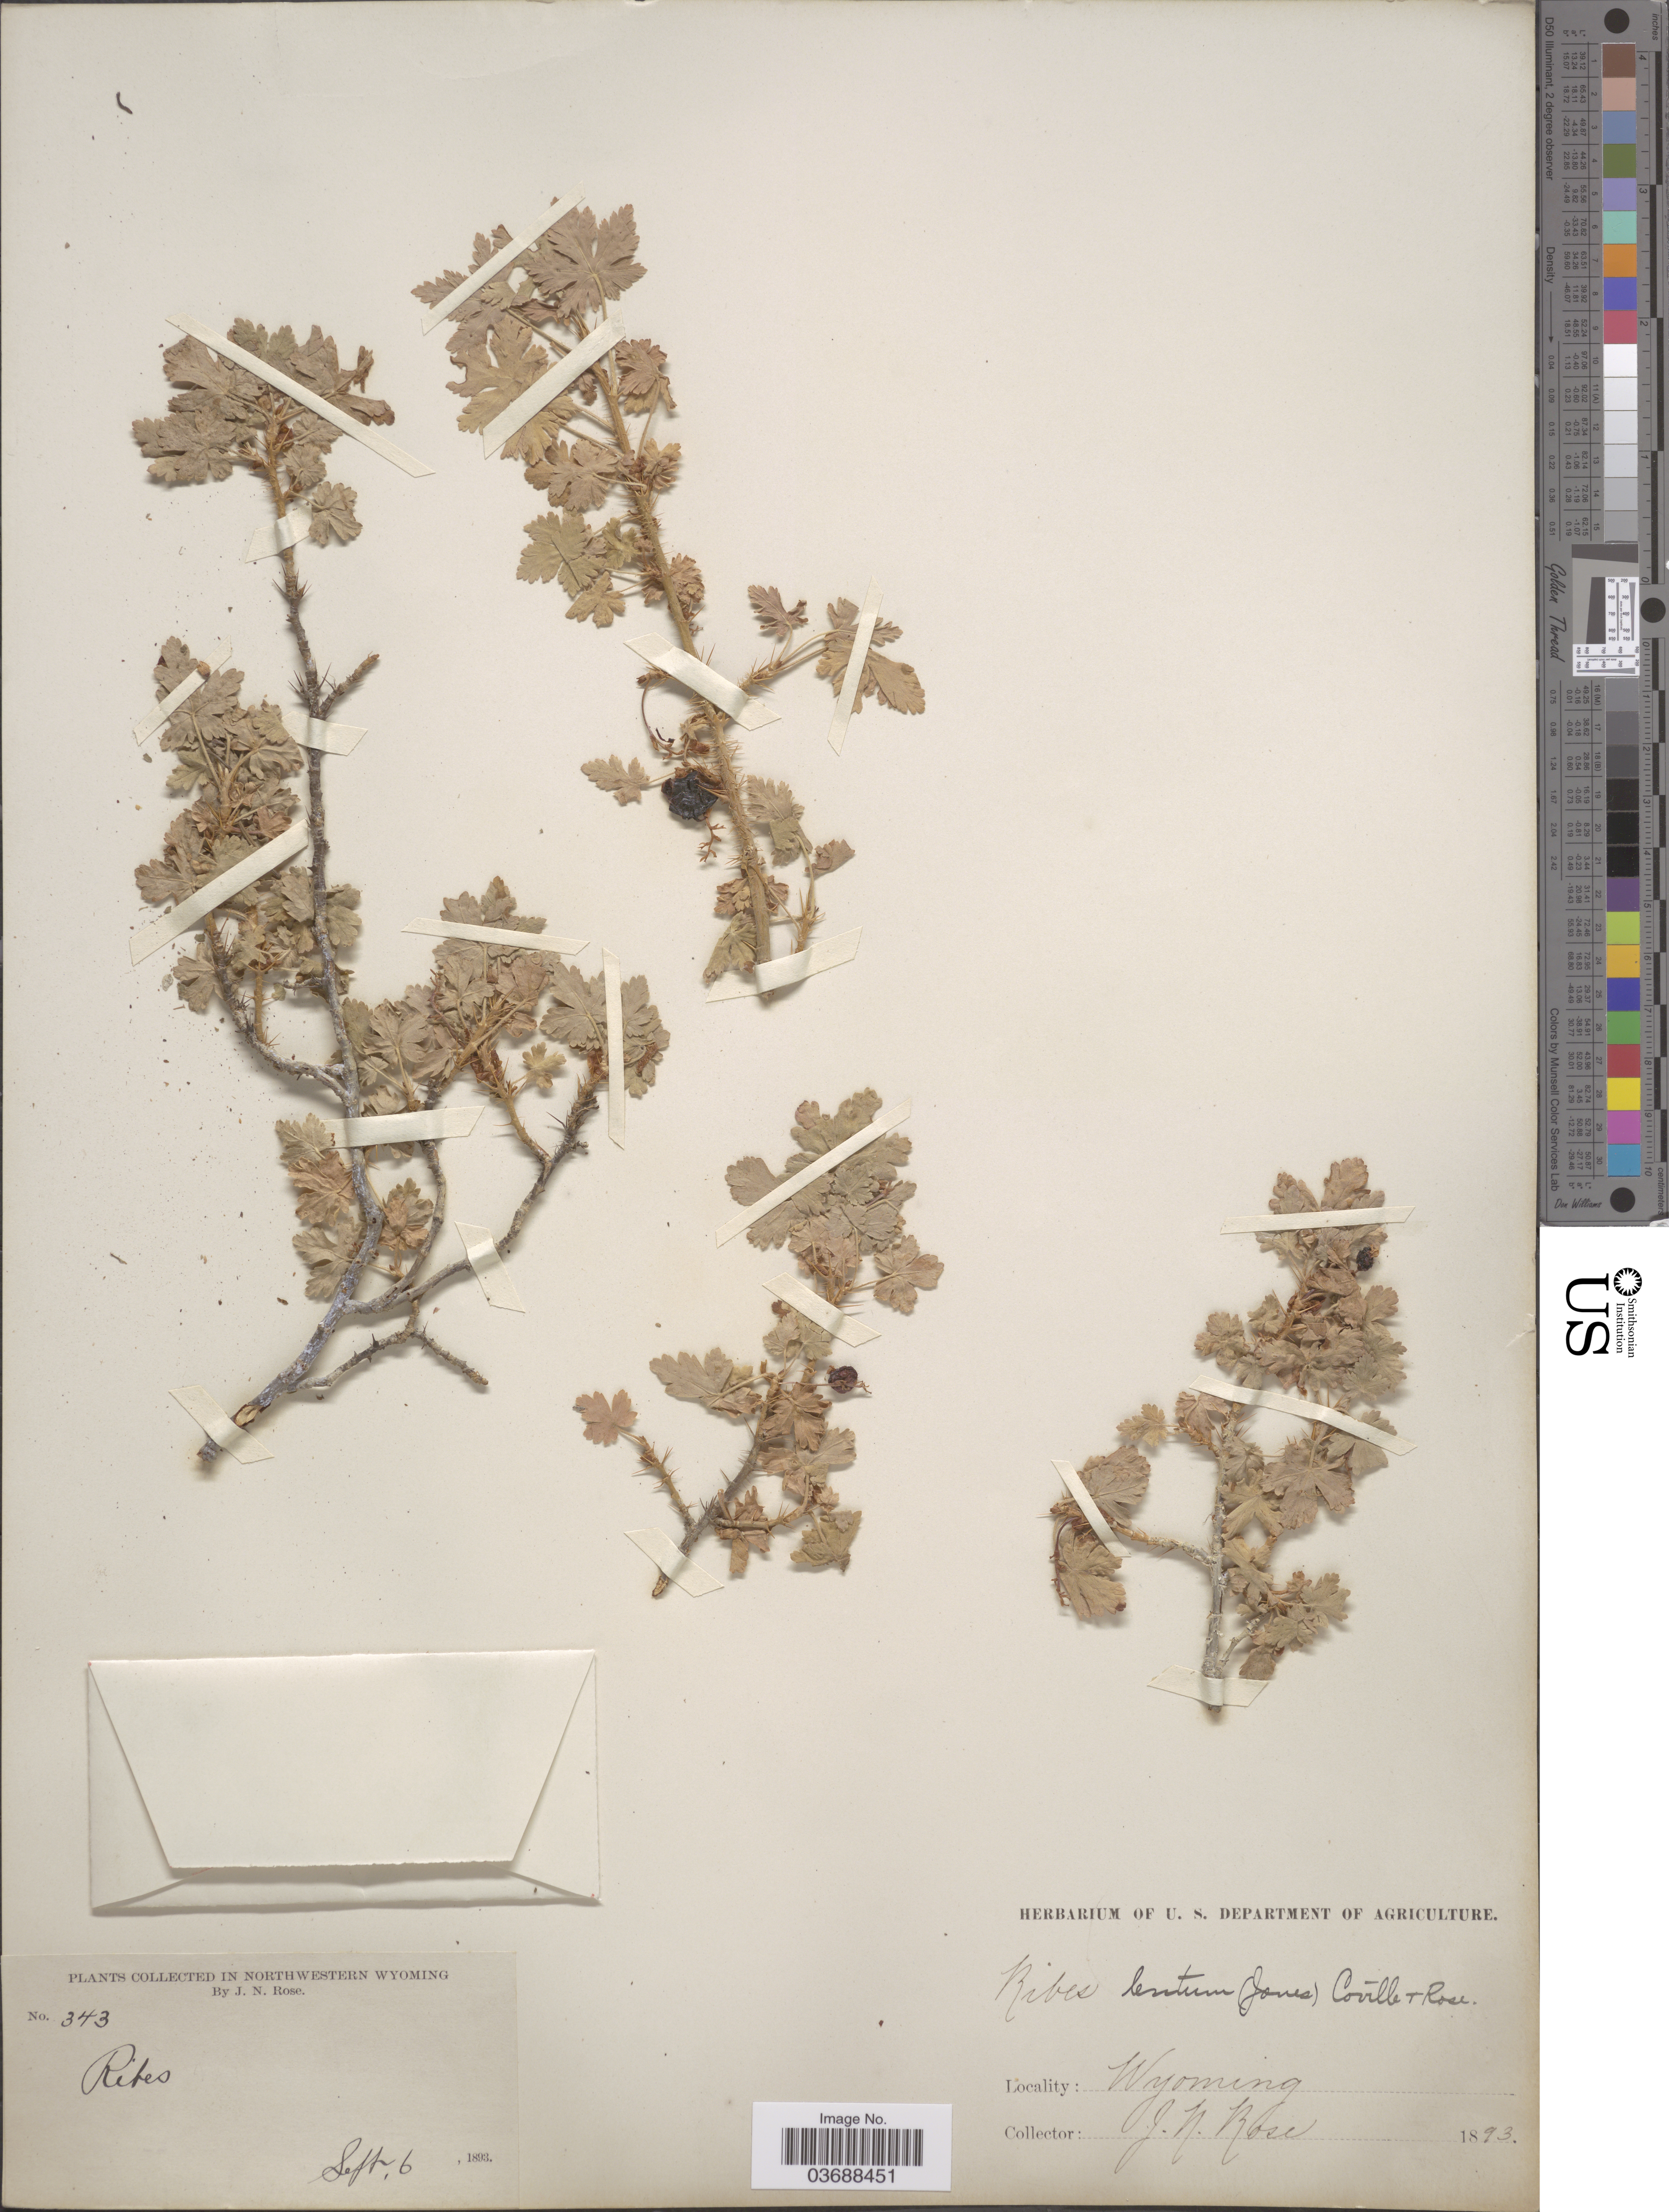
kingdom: Plantae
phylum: Tracheophyta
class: Magnoliopsida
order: Saxifragales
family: Grossulariaceae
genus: Ribes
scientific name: Ribes montigenum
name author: McClatchie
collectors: J. N. Rose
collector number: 343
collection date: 1893-09-06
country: United States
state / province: Wyoming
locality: Northwestern Wyoming.